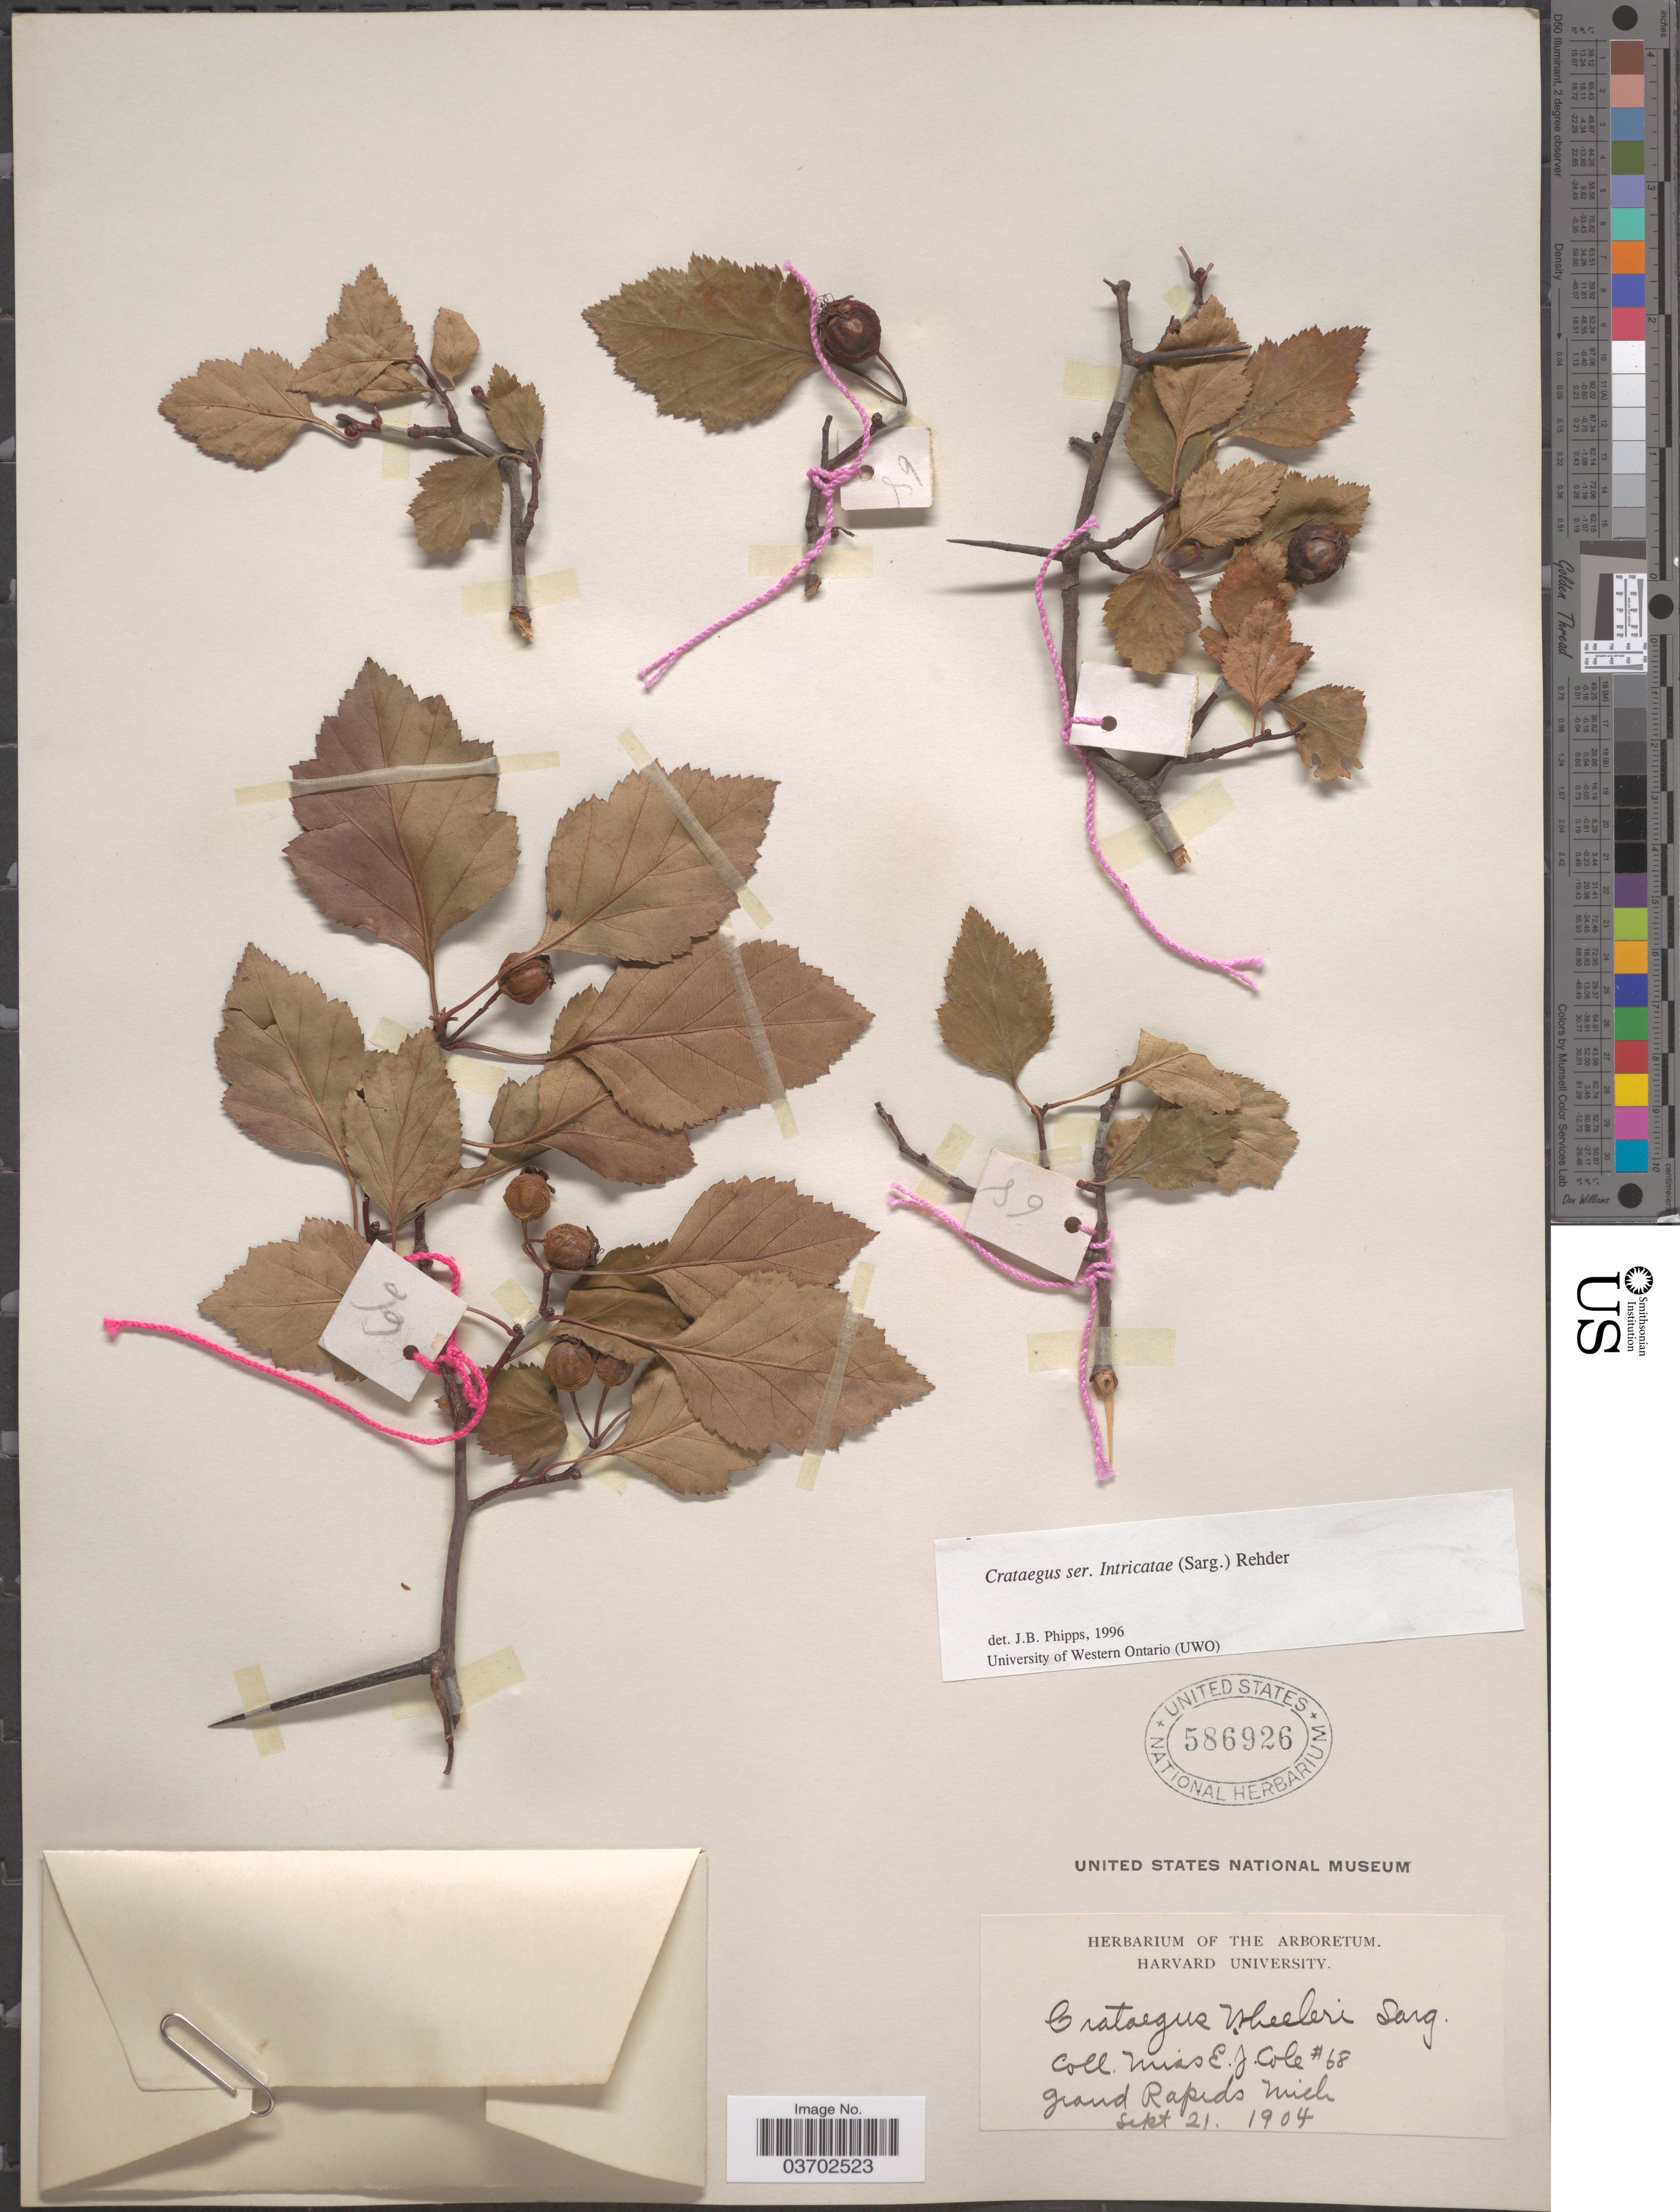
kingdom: Plantae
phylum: Tracheophyta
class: Magnoliopsida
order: Rosales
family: Rosaceae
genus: Crataegus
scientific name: Crataegus wheeleri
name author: A. Nelson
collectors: E. Cole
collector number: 68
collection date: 1904-09-21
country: United States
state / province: Michigan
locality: Grand Rapids.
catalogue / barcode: US 586926